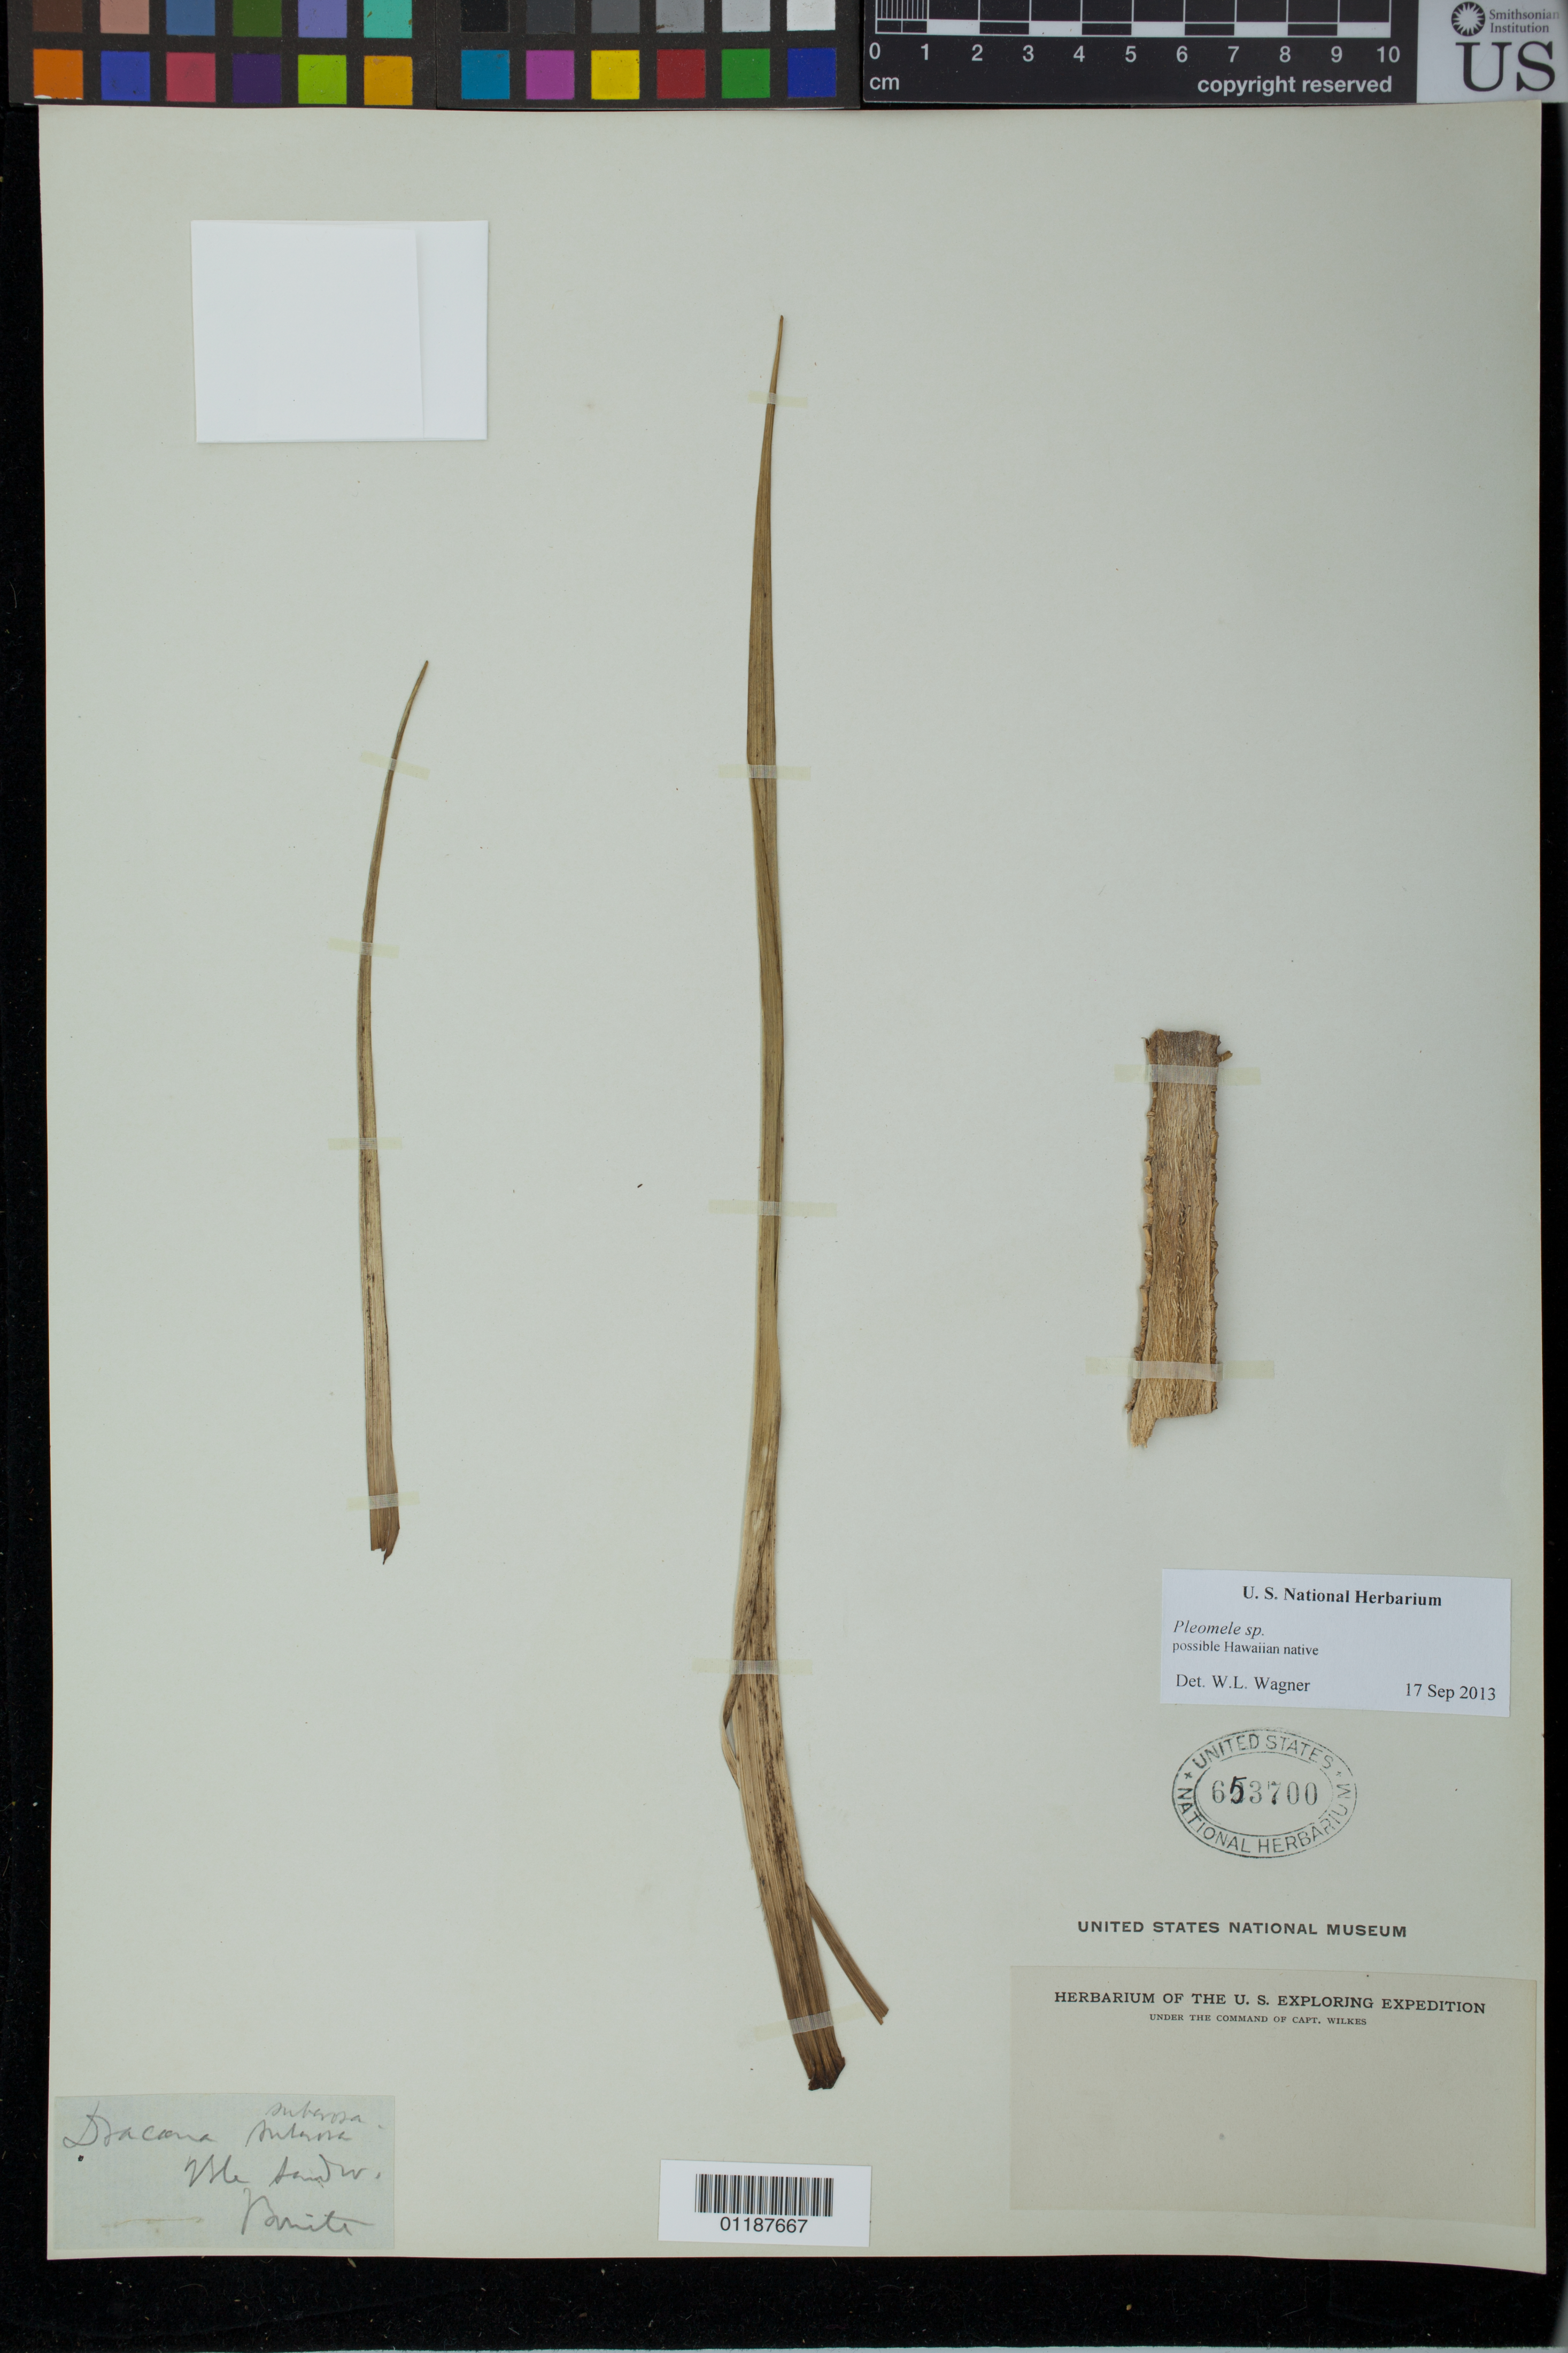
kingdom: Plantae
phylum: Tracheophyta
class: Liliopsida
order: Asparagales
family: Asparagaceae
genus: Chrysodracon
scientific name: Chrysodracon sp.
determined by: Wagner, W. L., (BOT), Smithsonian Institution - National Museum of Natural History (UNITED STATES)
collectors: Wilkes Explor. Exped.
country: United States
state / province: Hawaii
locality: Iles Sandwiches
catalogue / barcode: US 653700